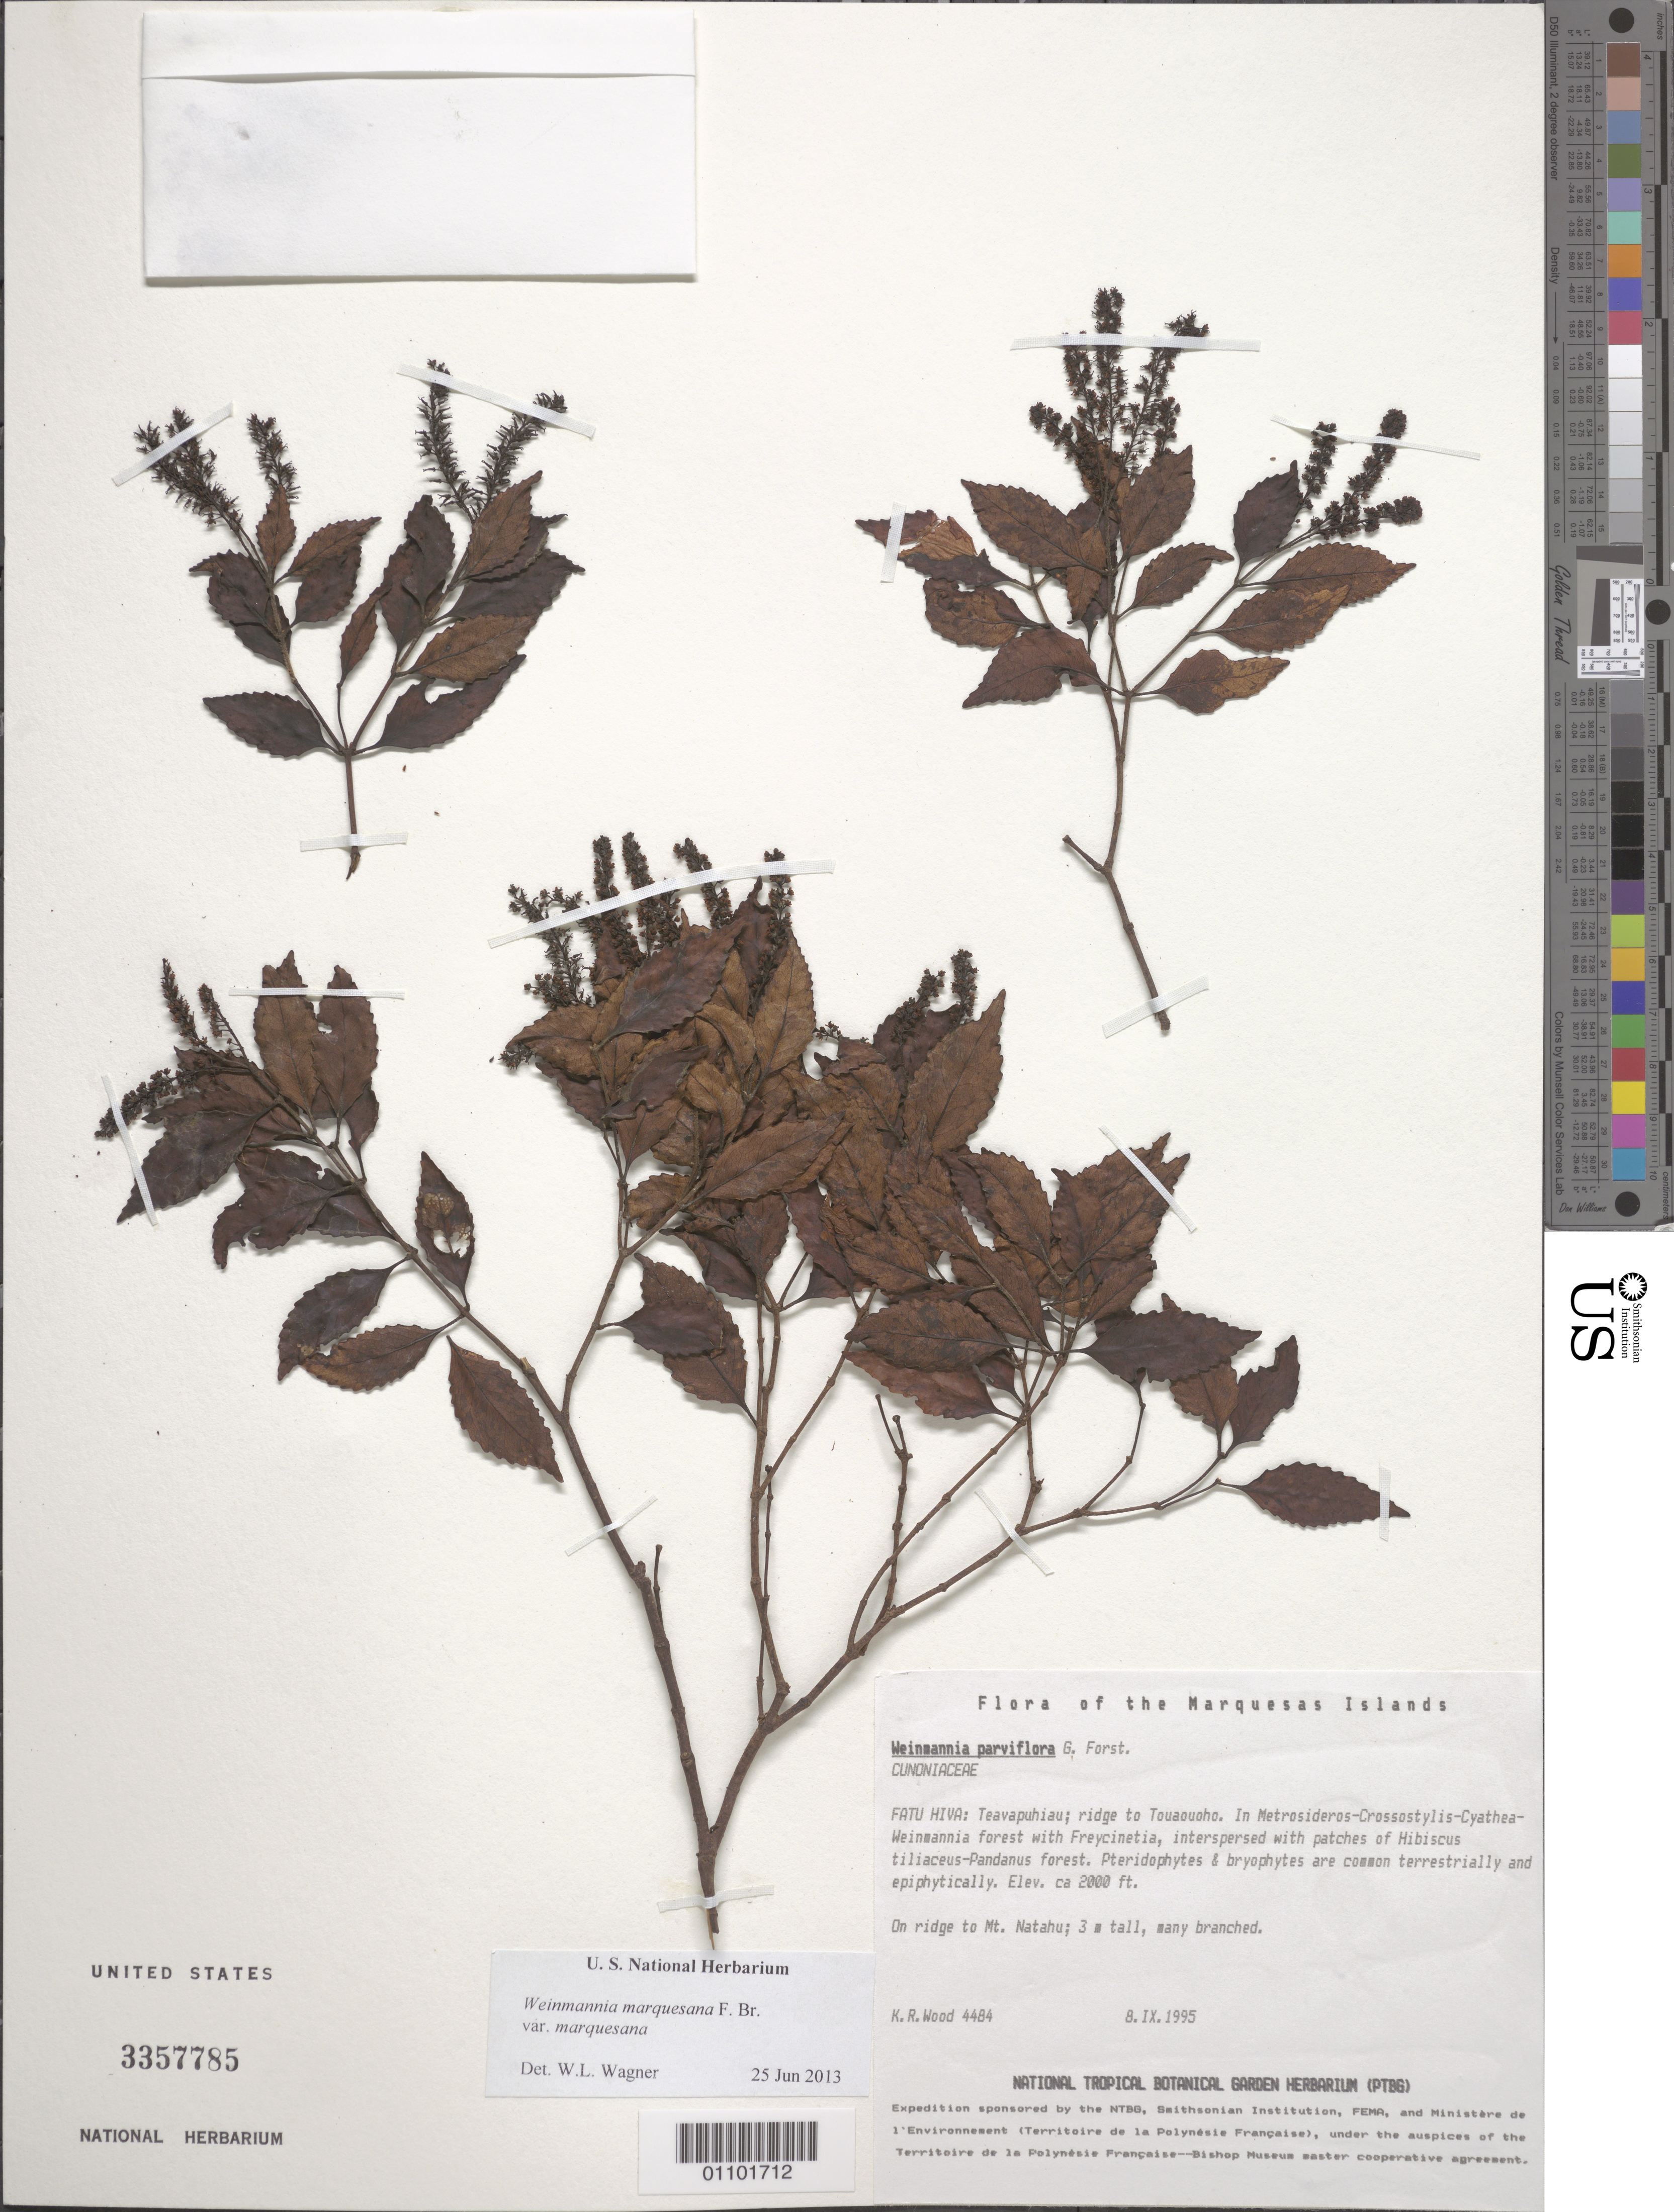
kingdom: Plantae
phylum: Tracheophyta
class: Magnoliopsida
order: Oxalidales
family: Cunoniaceae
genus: Pterophylla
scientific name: Pterophylla marquesana var. marquesana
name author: (F. Br.) Pillon & H.C. Hopkins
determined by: Wagner, W. L., (BOT), Smithsonian Institution - National Museum of Natural History (UNITED STATES)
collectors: K. R. Wood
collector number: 4484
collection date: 1995-09-08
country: French Polynesia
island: Fatu Hiva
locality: Teavapuhiau, ridge to Touaouoho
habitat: Metrosideros-Crossostylis-Cyathea-Weinmannia w/ Freycinetia, interspersed w/ Hibiscus tiliaceus-Pandanus forest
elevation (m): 610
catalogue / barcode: US 3357785